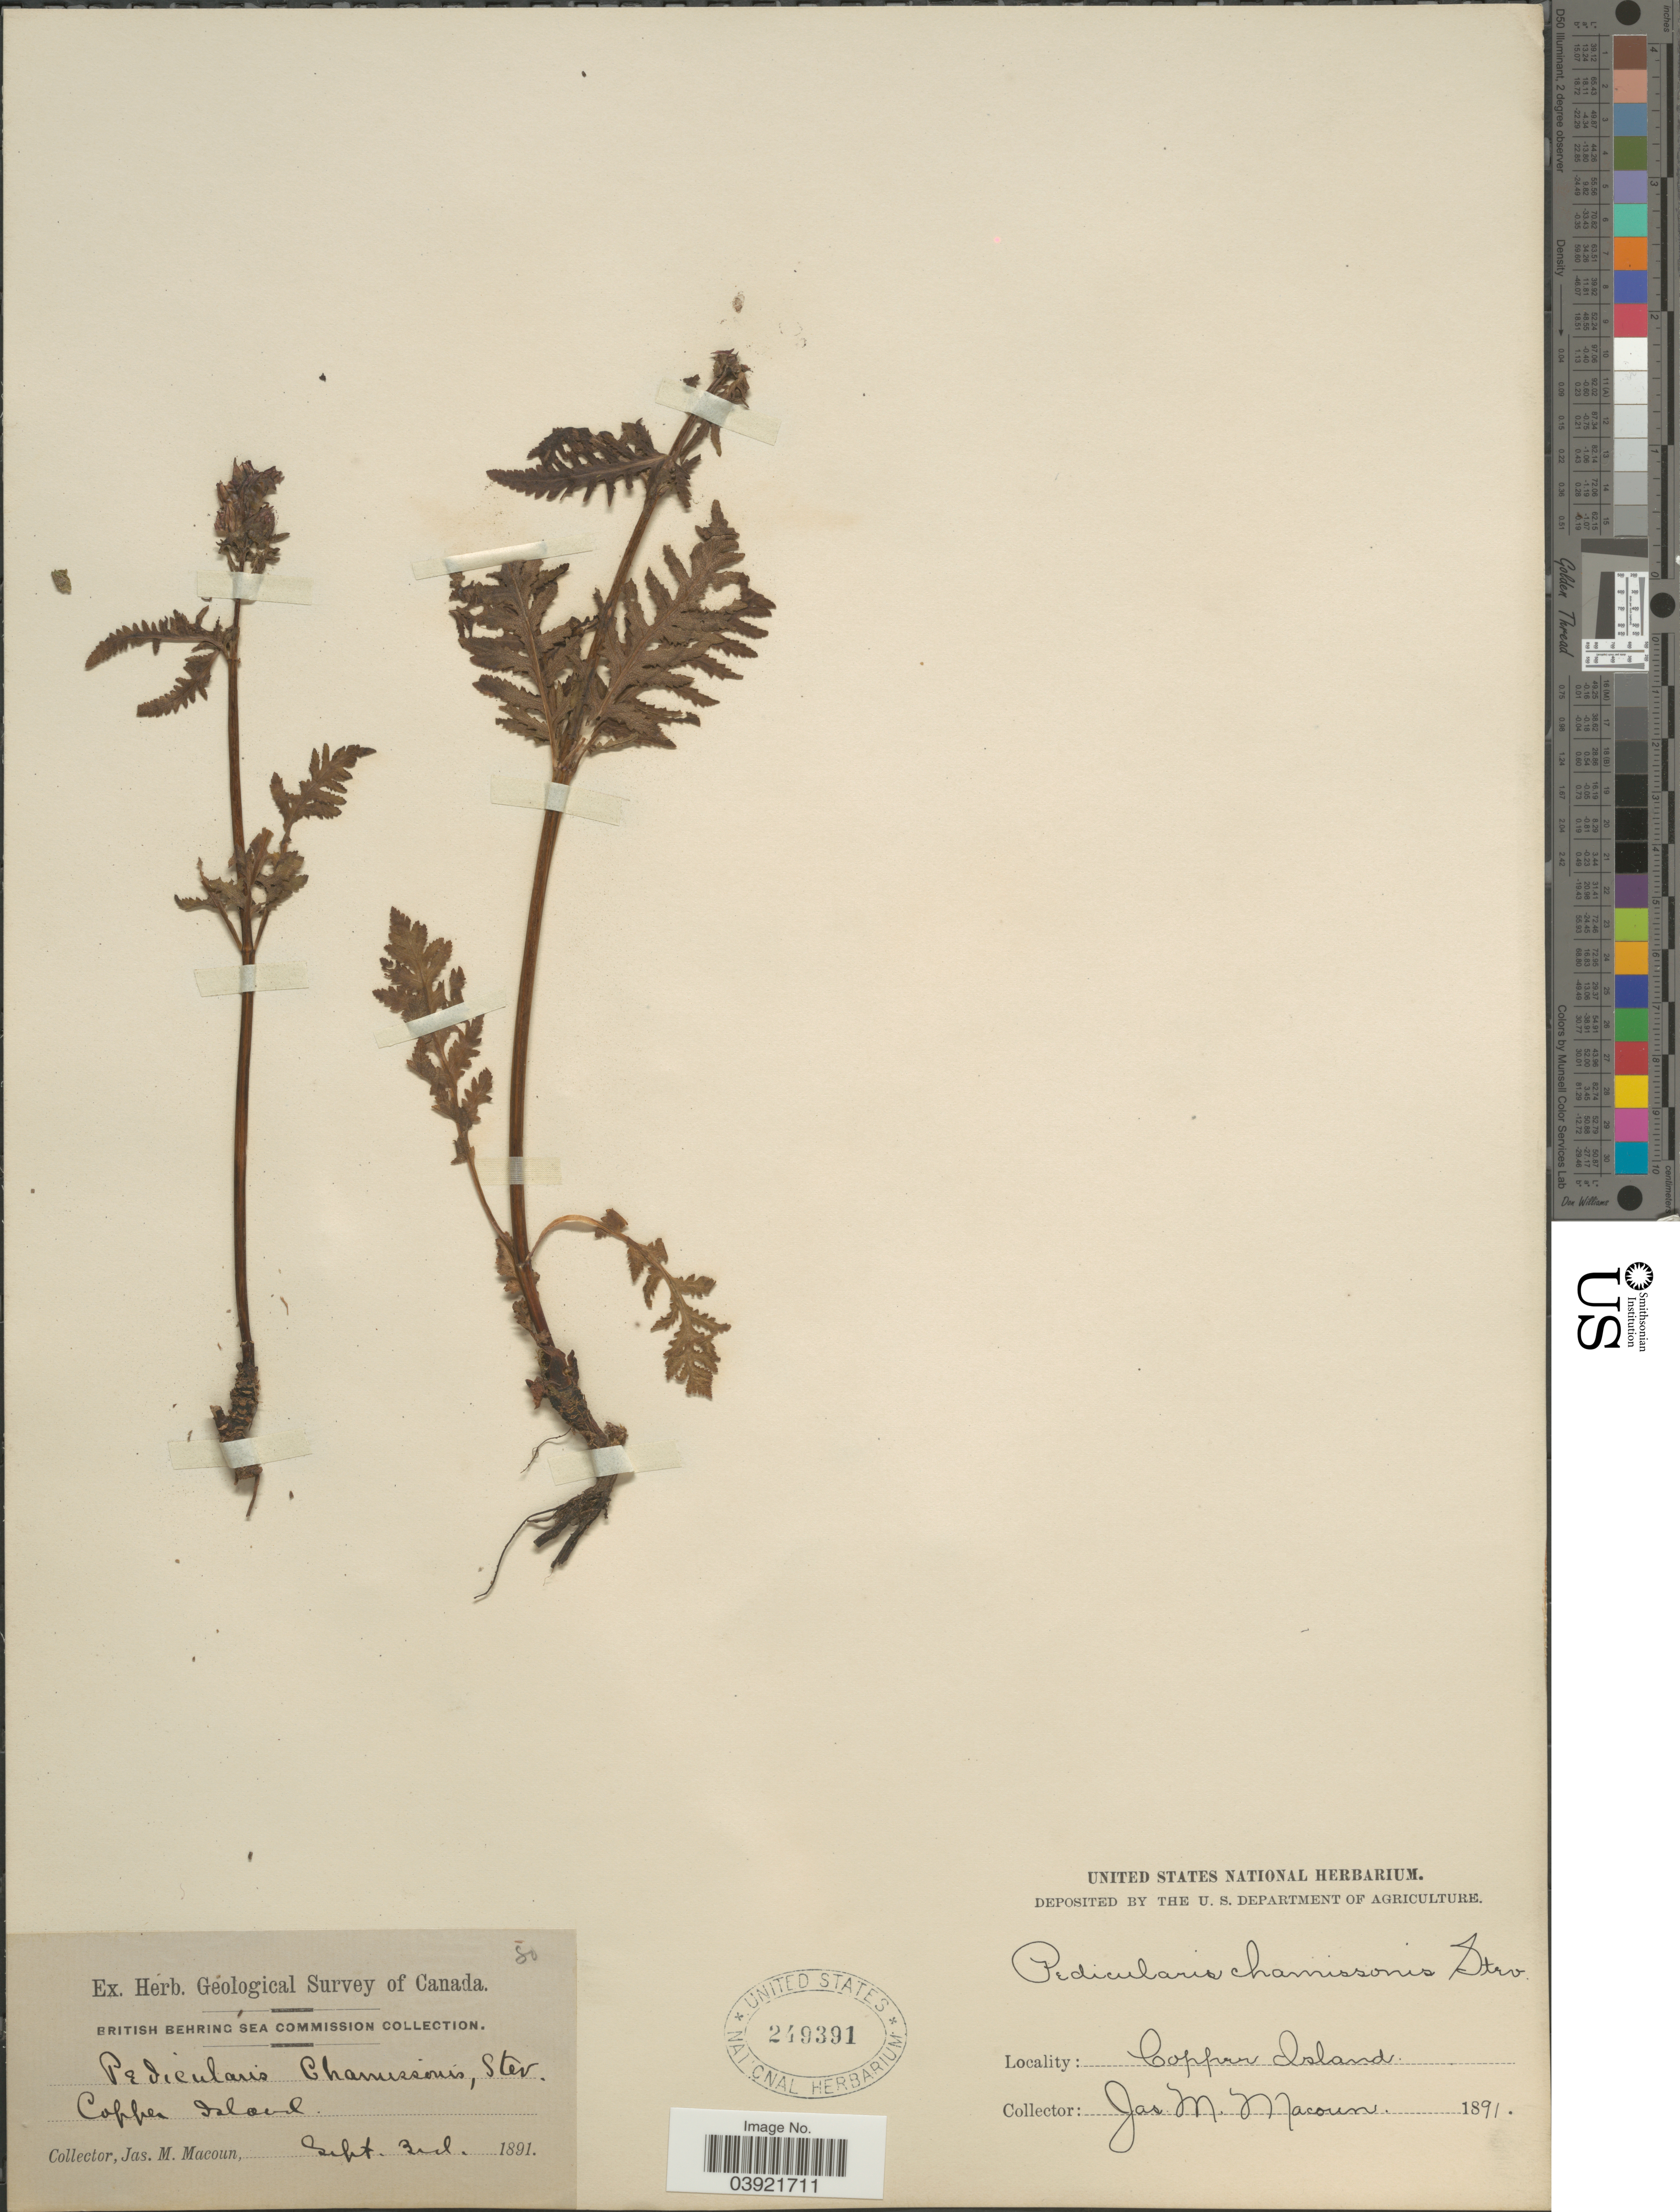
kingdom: Plantae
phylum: Tracheophyta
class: Magnoliopsida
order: Lamiales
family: Orobanchaceae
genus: Pedicularis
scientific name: Pedicularis chamissonis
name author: Steven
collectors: J. M. Macoun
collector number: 80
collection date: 1891-09-03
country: Canada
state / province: British Columbia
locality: Copper Island.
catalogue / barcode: US 249391